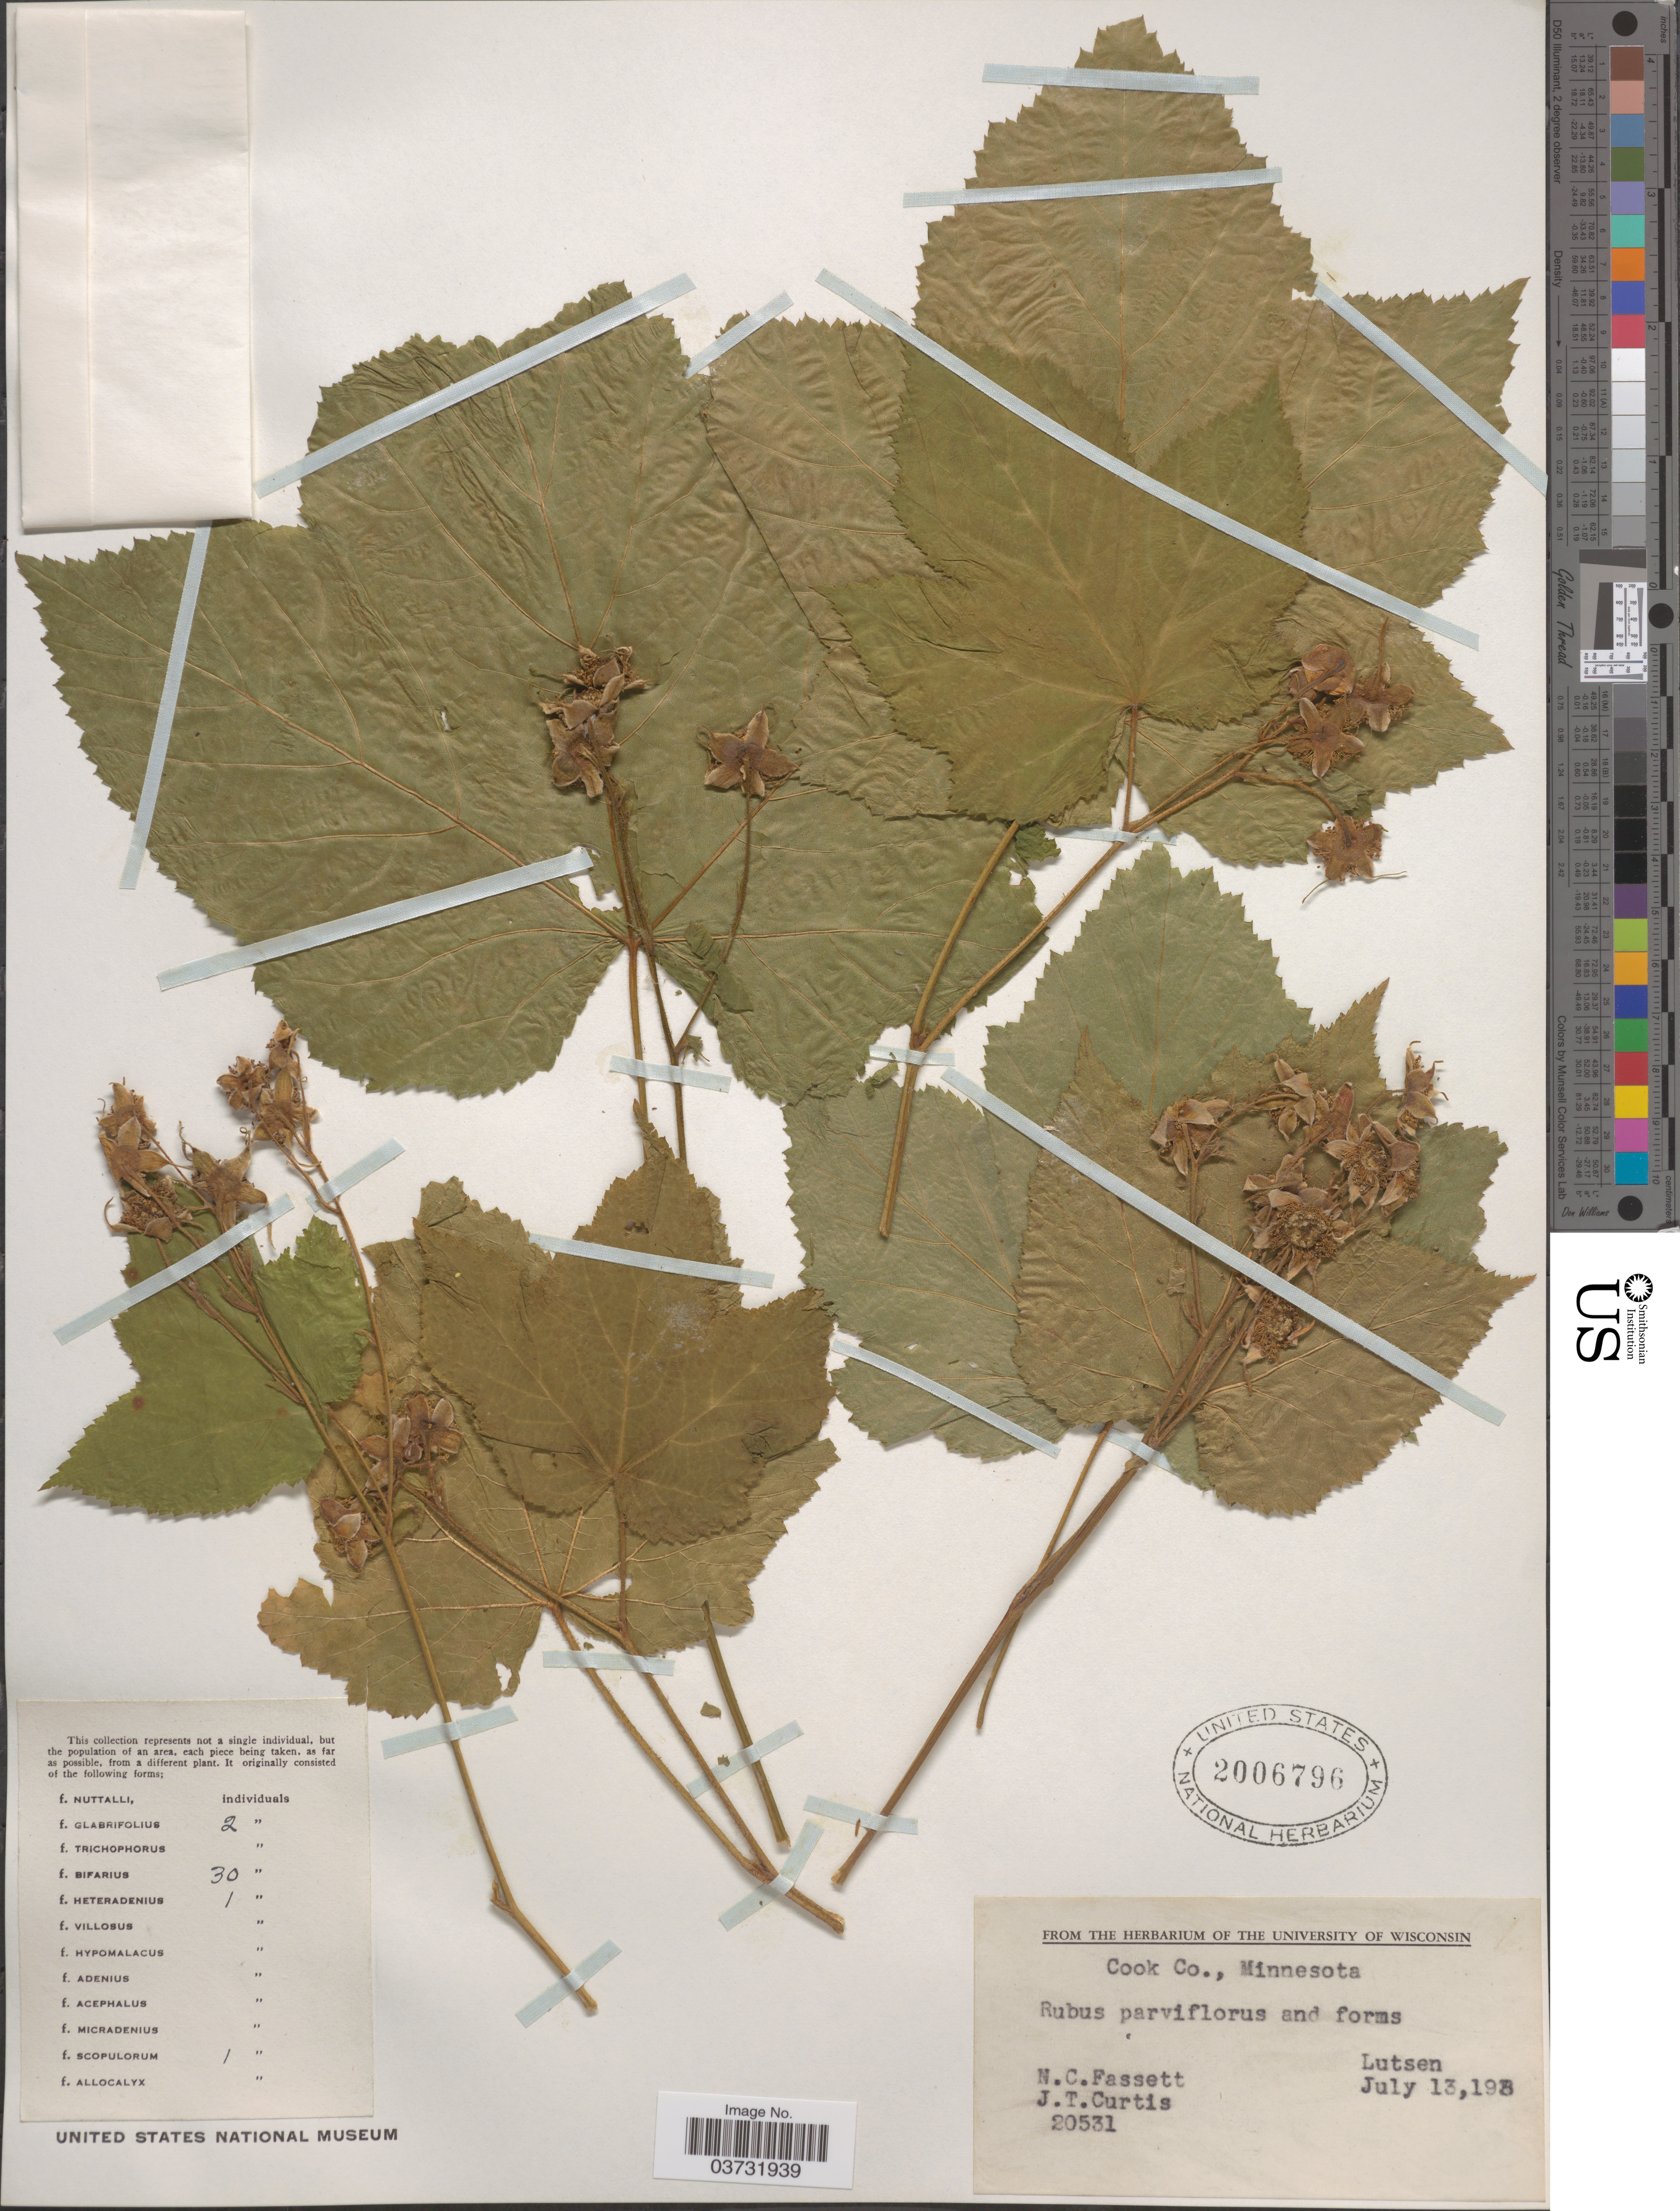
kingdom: Plantae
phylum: Tracheophyta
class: Magnoliopsida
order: Rosales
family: Rosaceae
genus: Rubus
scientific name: Rubus parviflorus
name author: Nutt.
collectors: N. C. Fassett & J. Curtis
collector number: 20531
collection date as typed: July 13,198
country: United States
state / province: Minnesota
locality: Cook Co. Lutsen.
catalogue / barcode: US 2006796